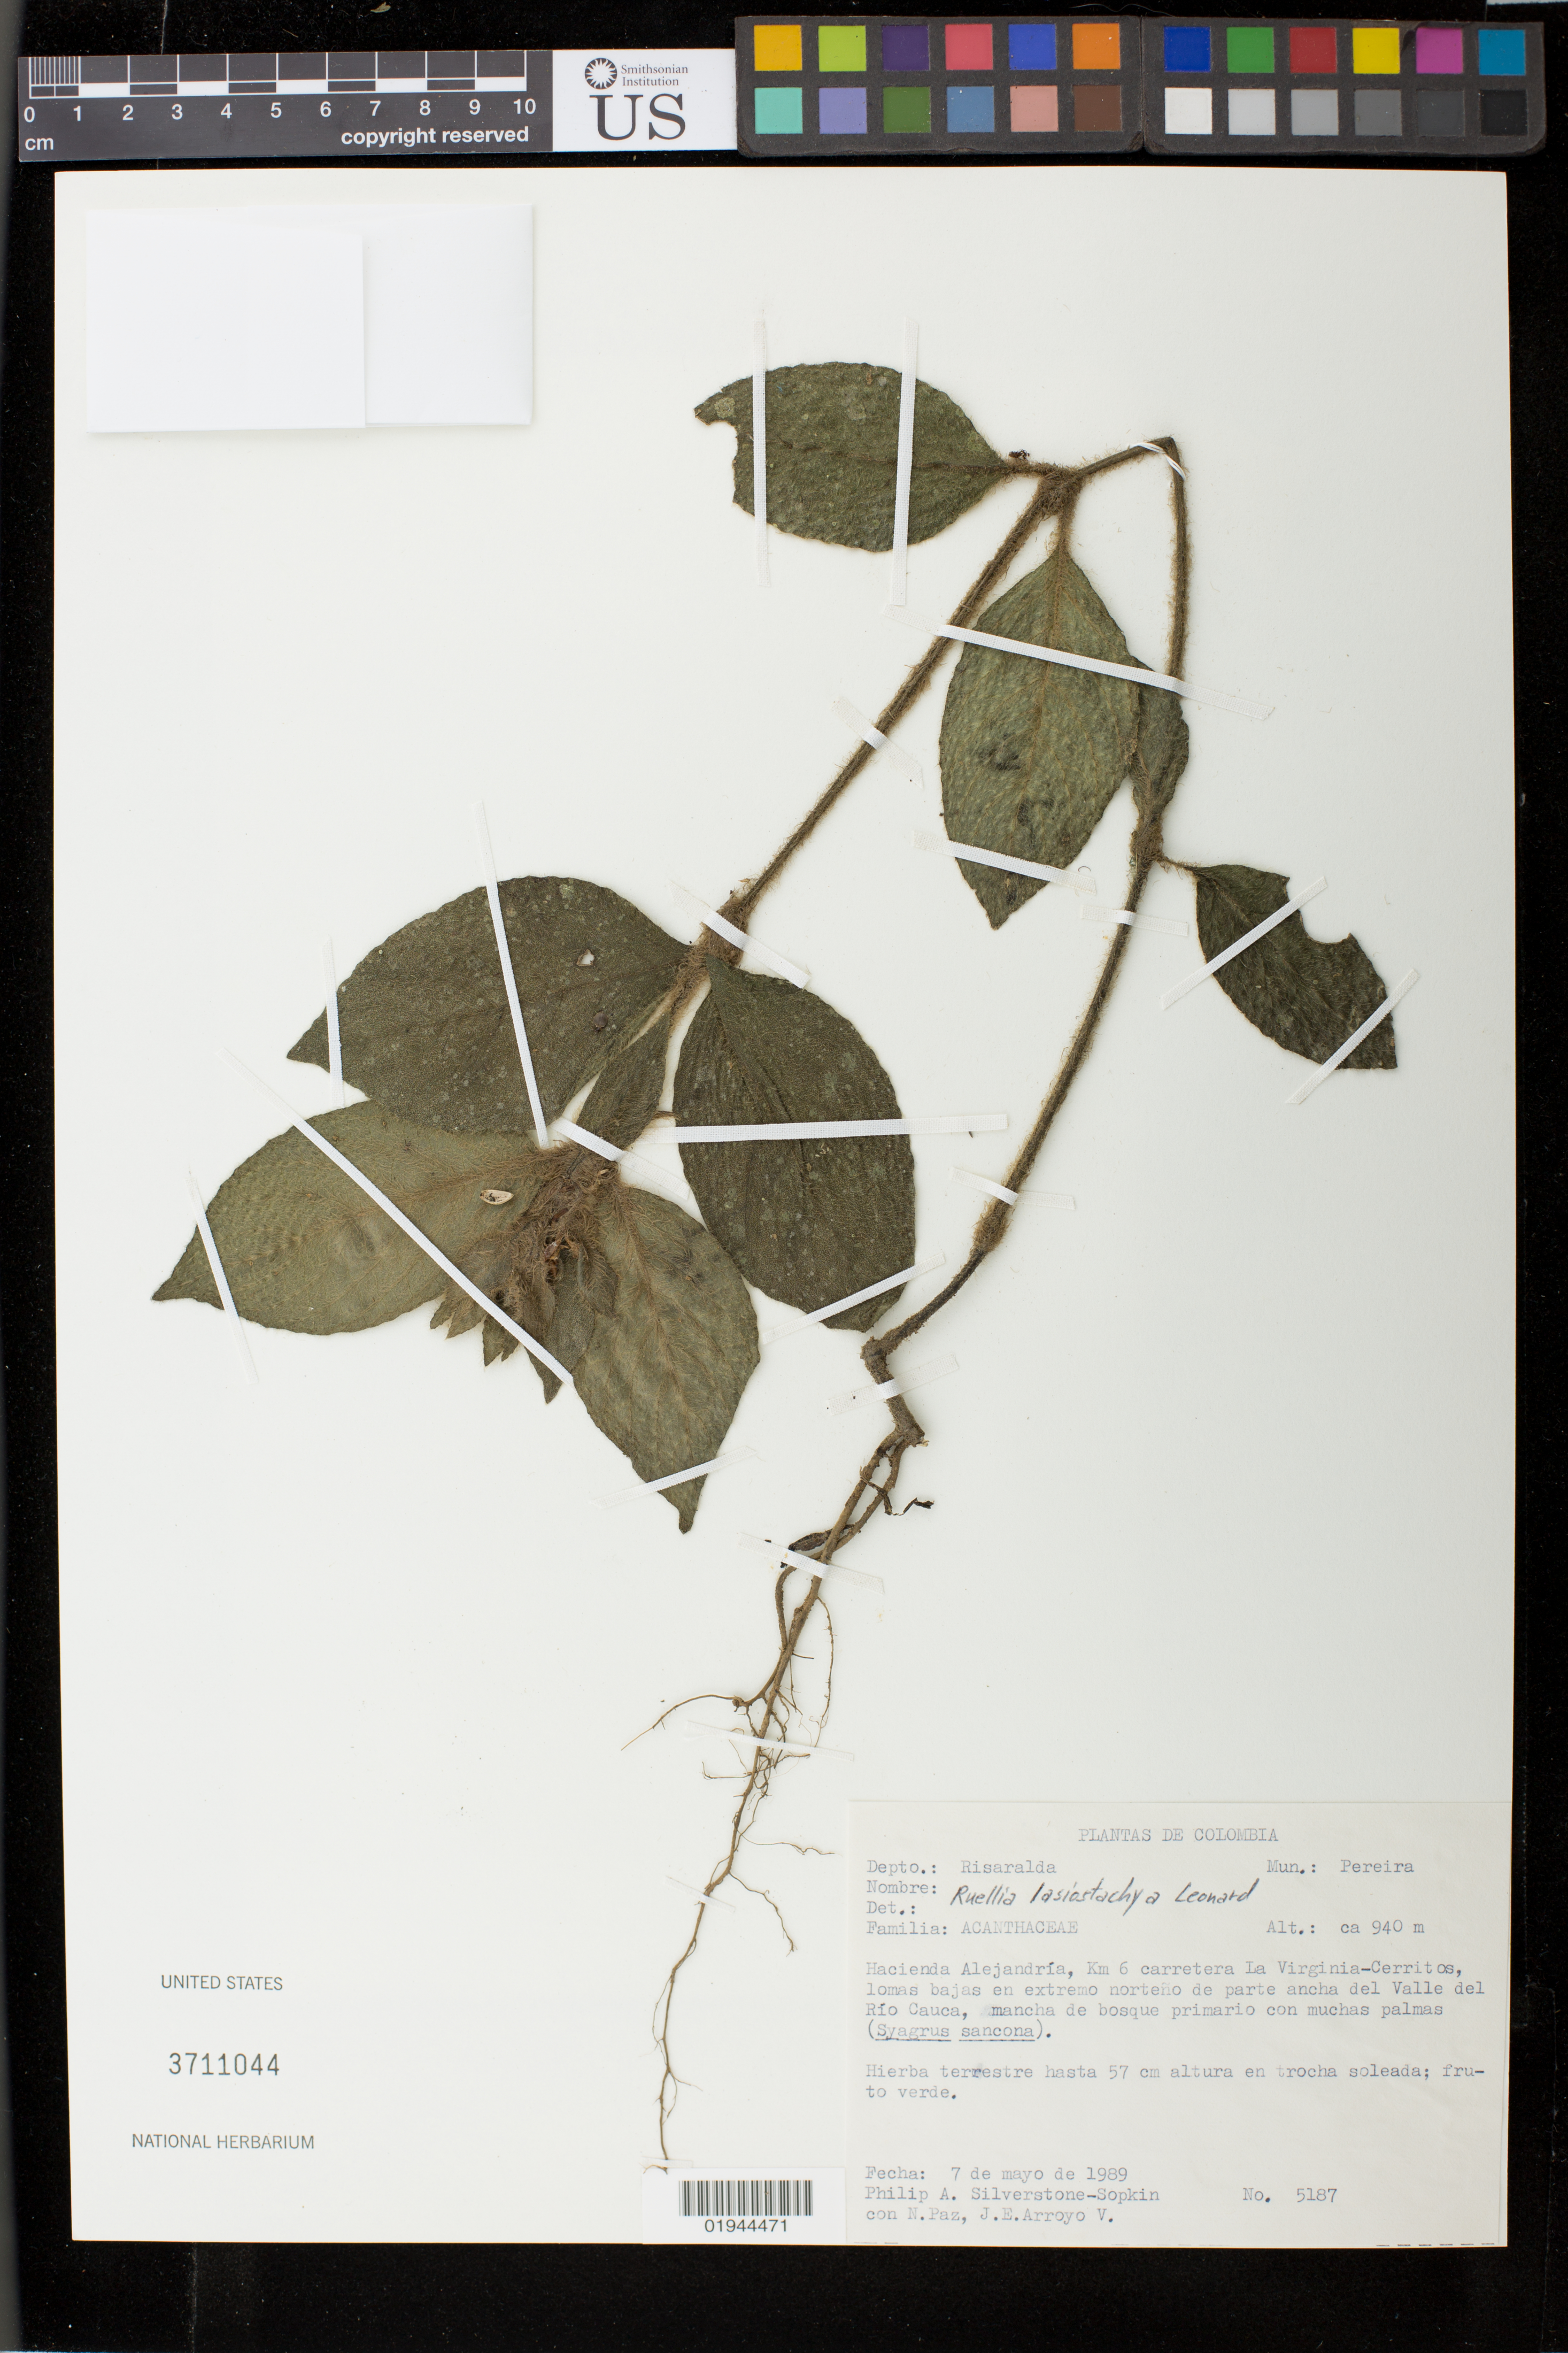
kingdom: Plantae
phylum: Tracheophyta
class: Magnoliopsida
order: Lamiales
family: Acanthaceae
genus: Ruellia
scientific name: Ruellia lasiostachya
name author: Leonard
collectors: P. A. Silverstone-Sopkin, N. Paz & J. Arroyo V.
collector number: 5187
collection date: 1989-05-07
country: Colombia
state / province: Risaralda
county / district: Pereira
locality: Hacienda Alejandria, km 6 carretera La Virginia-Cerritos, lomas bajas en extremo norteno de parte ancha del Valle del Rio Cauca.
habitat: Mancha de bosque primario con muchas palmas.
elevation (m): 940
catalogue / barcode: US 3711044